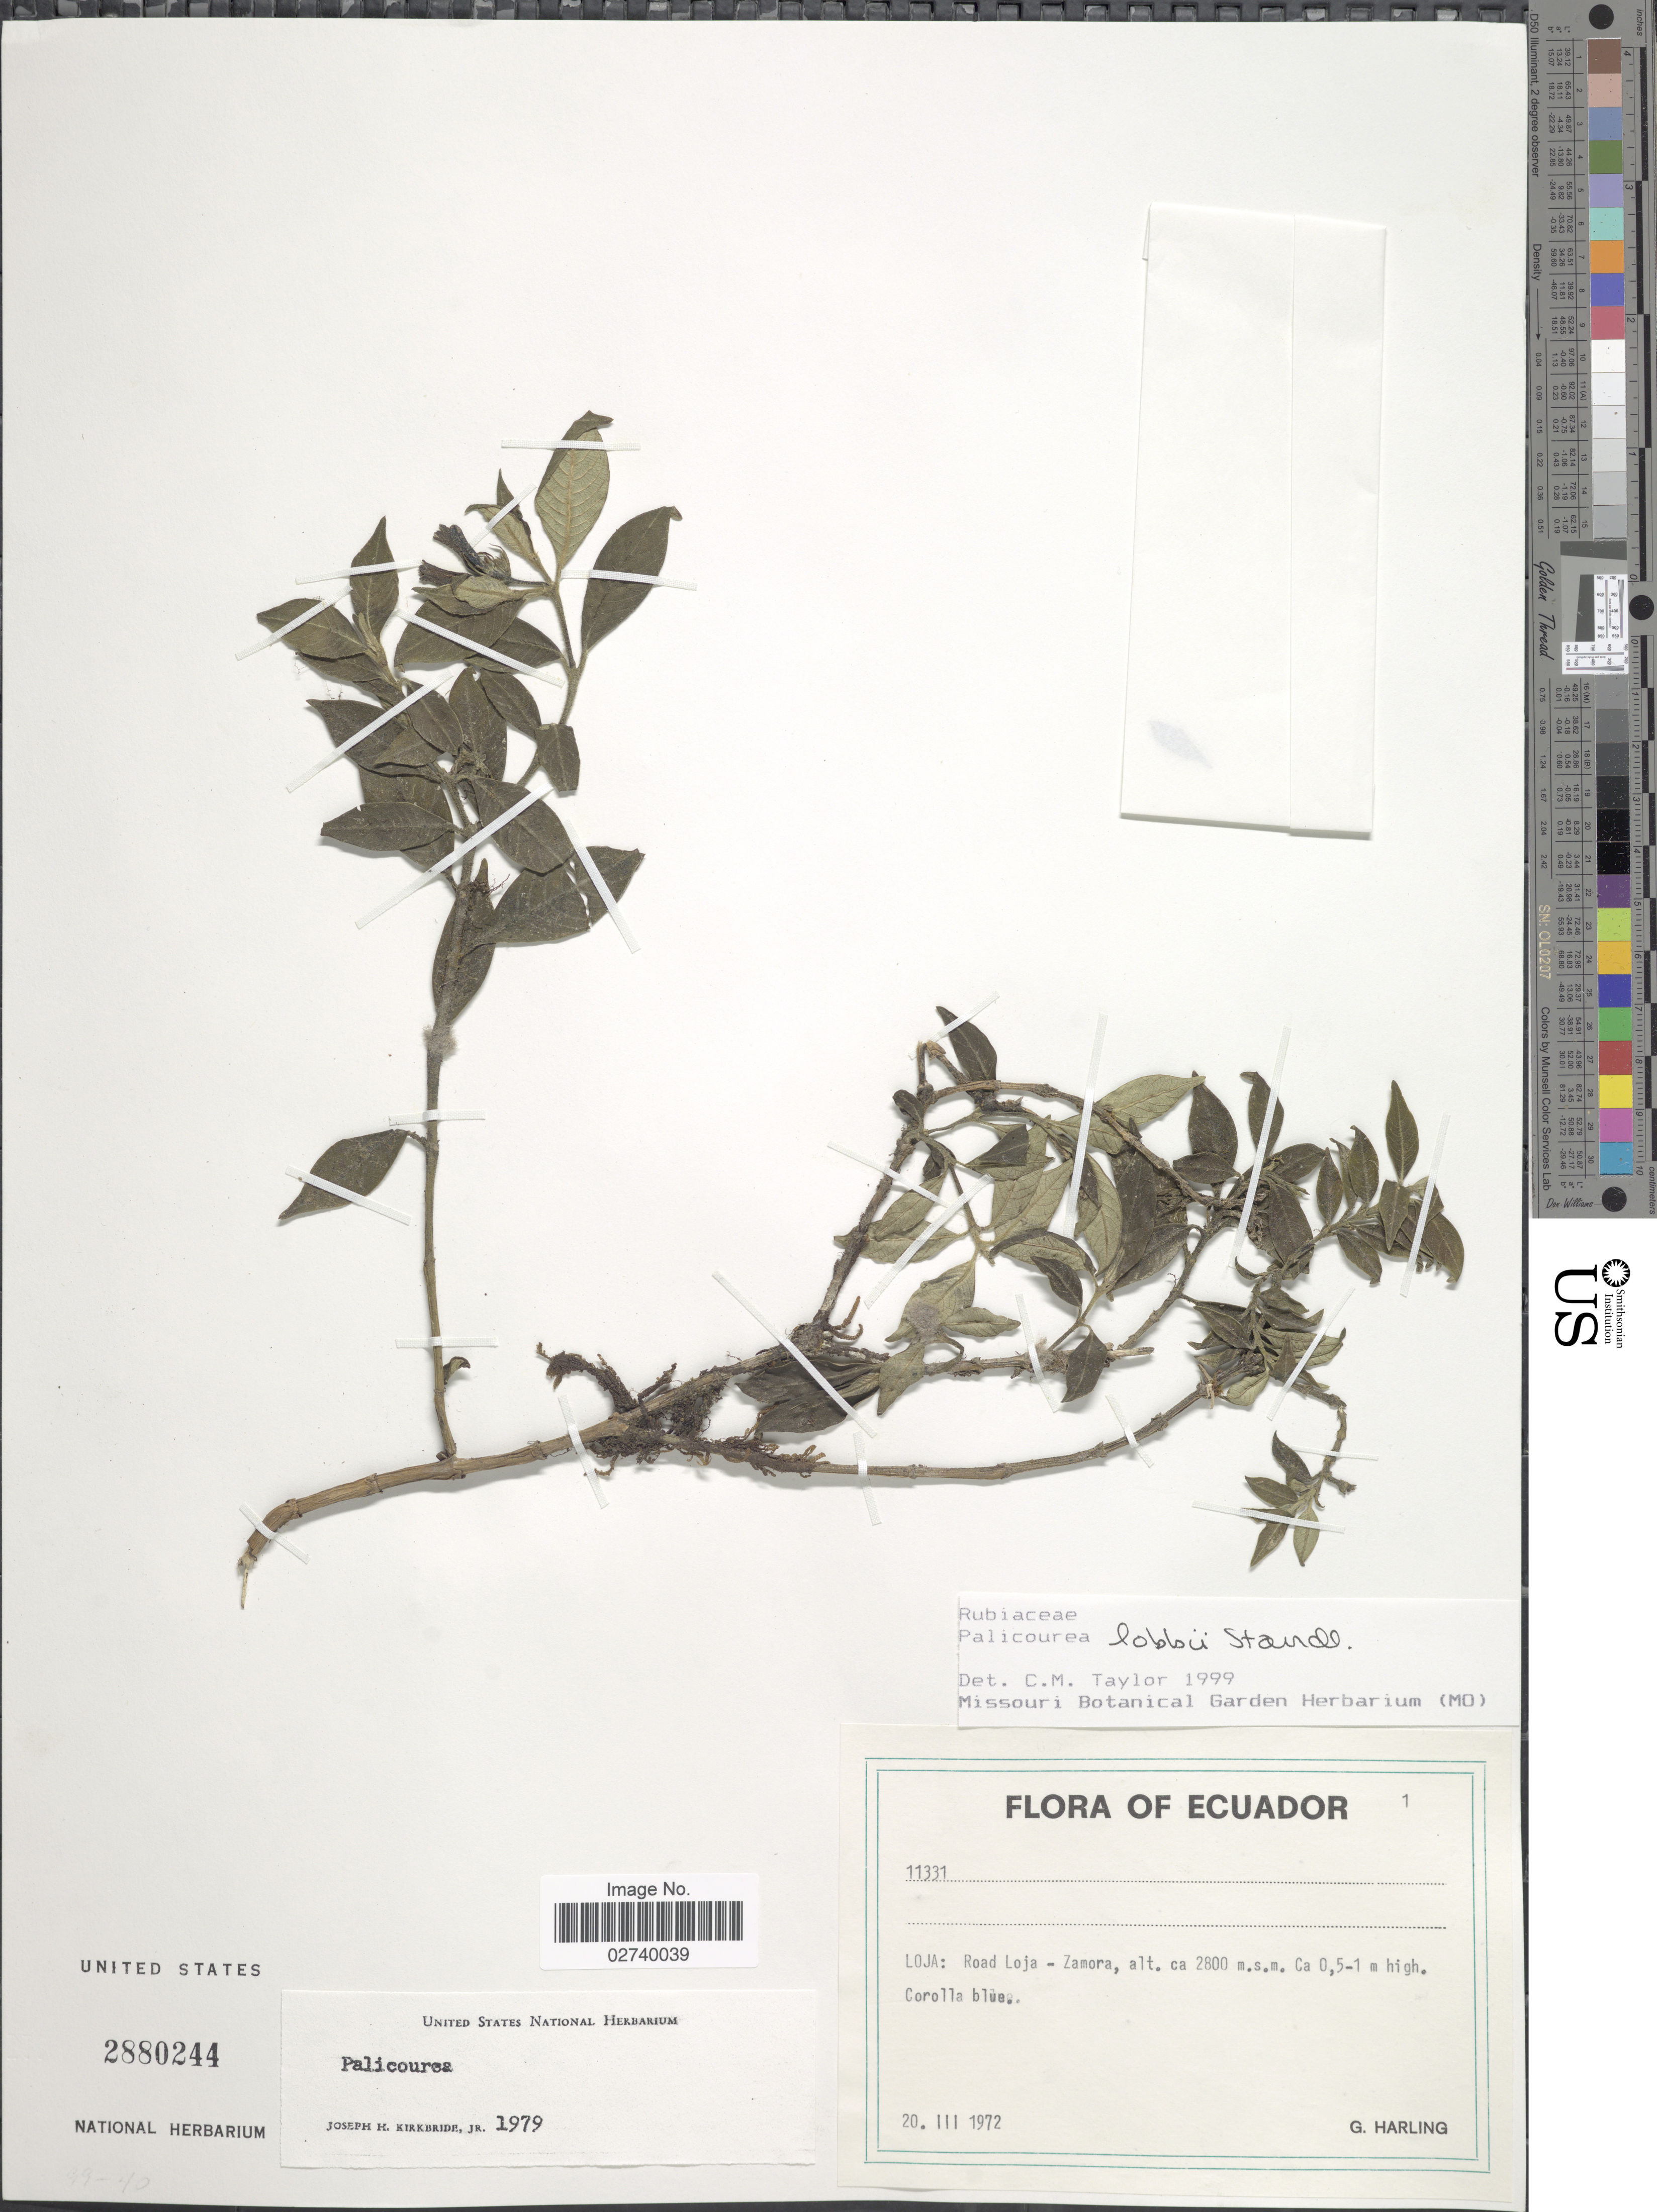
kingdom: Plantae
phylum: Tracheophyta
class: Magnoliopsida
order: Gentianales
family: Rubiaceae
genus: Palicourea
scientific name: Palicourea lobbii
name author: Standl.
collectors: G. Harling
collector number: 11331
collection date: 1972-03-20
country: Ecuador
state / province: Loja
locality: Road Loja - Zamora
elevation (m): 2800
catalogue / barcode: US 2880244